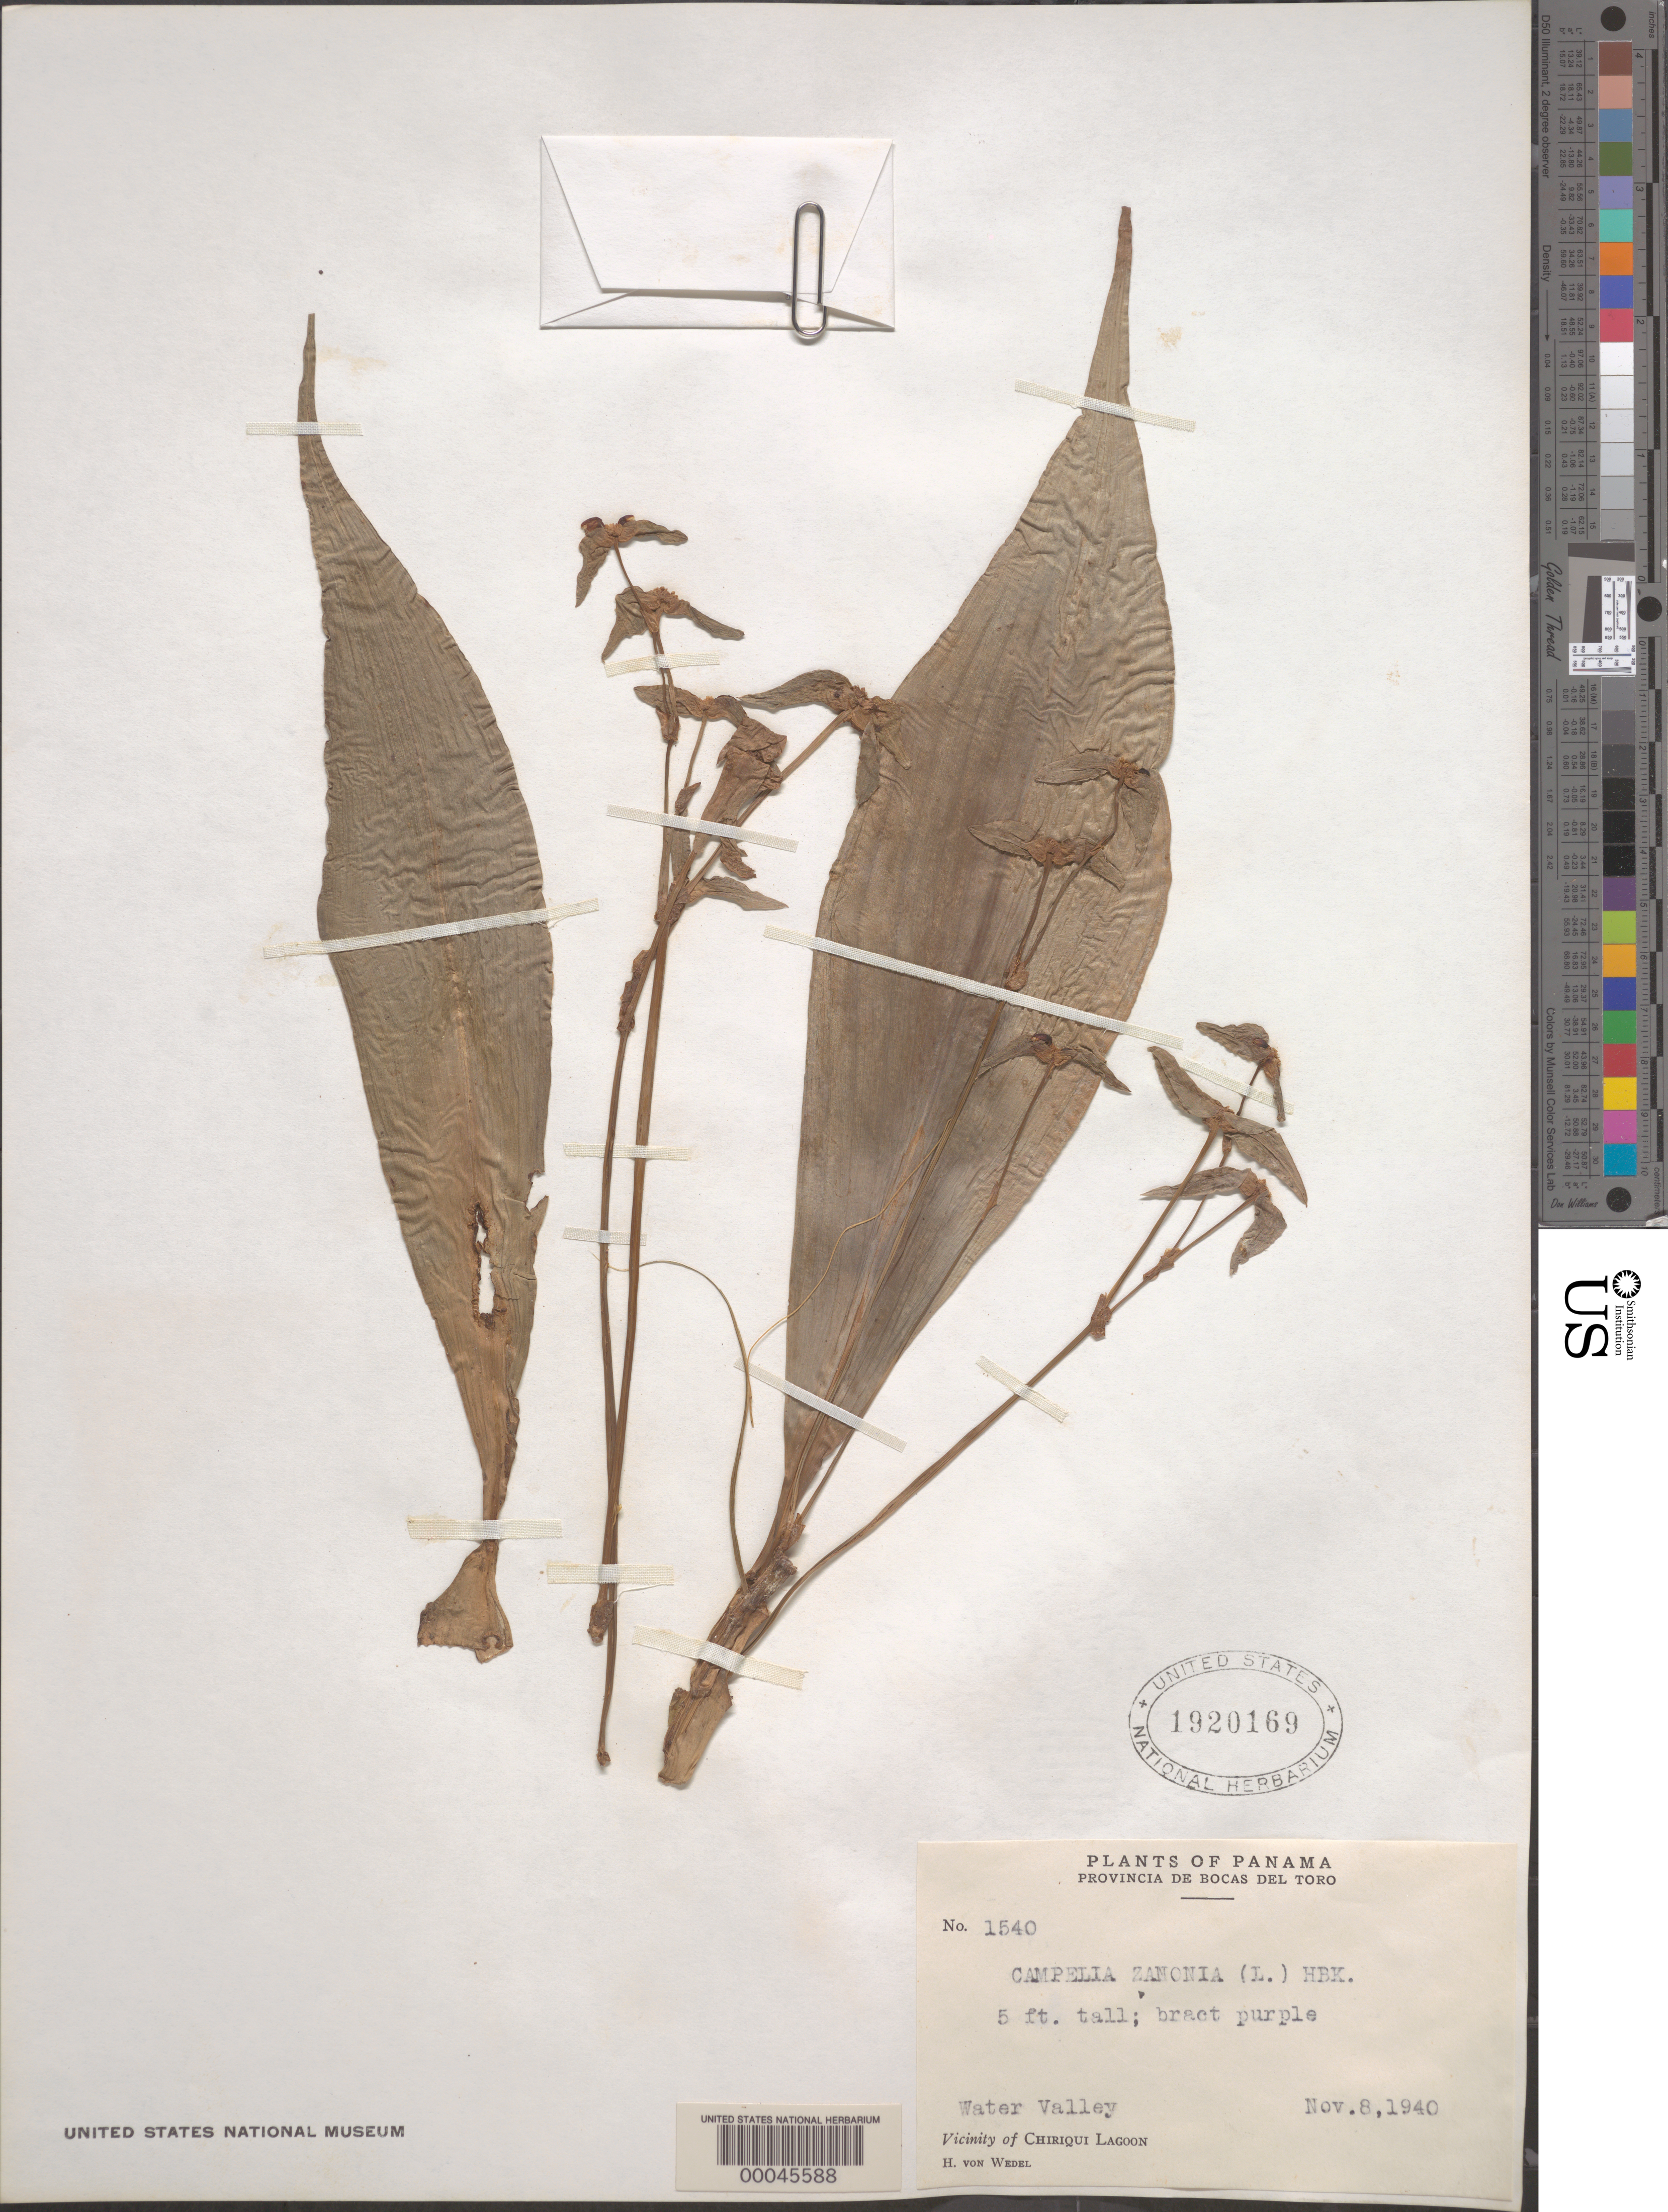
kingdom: Plantae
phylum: Tracheophyta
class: Liliopsida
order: Commelinales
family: Commelinaceae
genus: Tradescantia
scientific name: Tradescantia zanonia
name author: (L.) Sw.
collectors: H. von Wedel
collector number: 1540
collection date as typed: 08 Nov 1940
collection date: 1940-11-08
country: Panama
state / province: Bocas del Toro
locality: Water Valley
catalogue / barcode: US 1920169